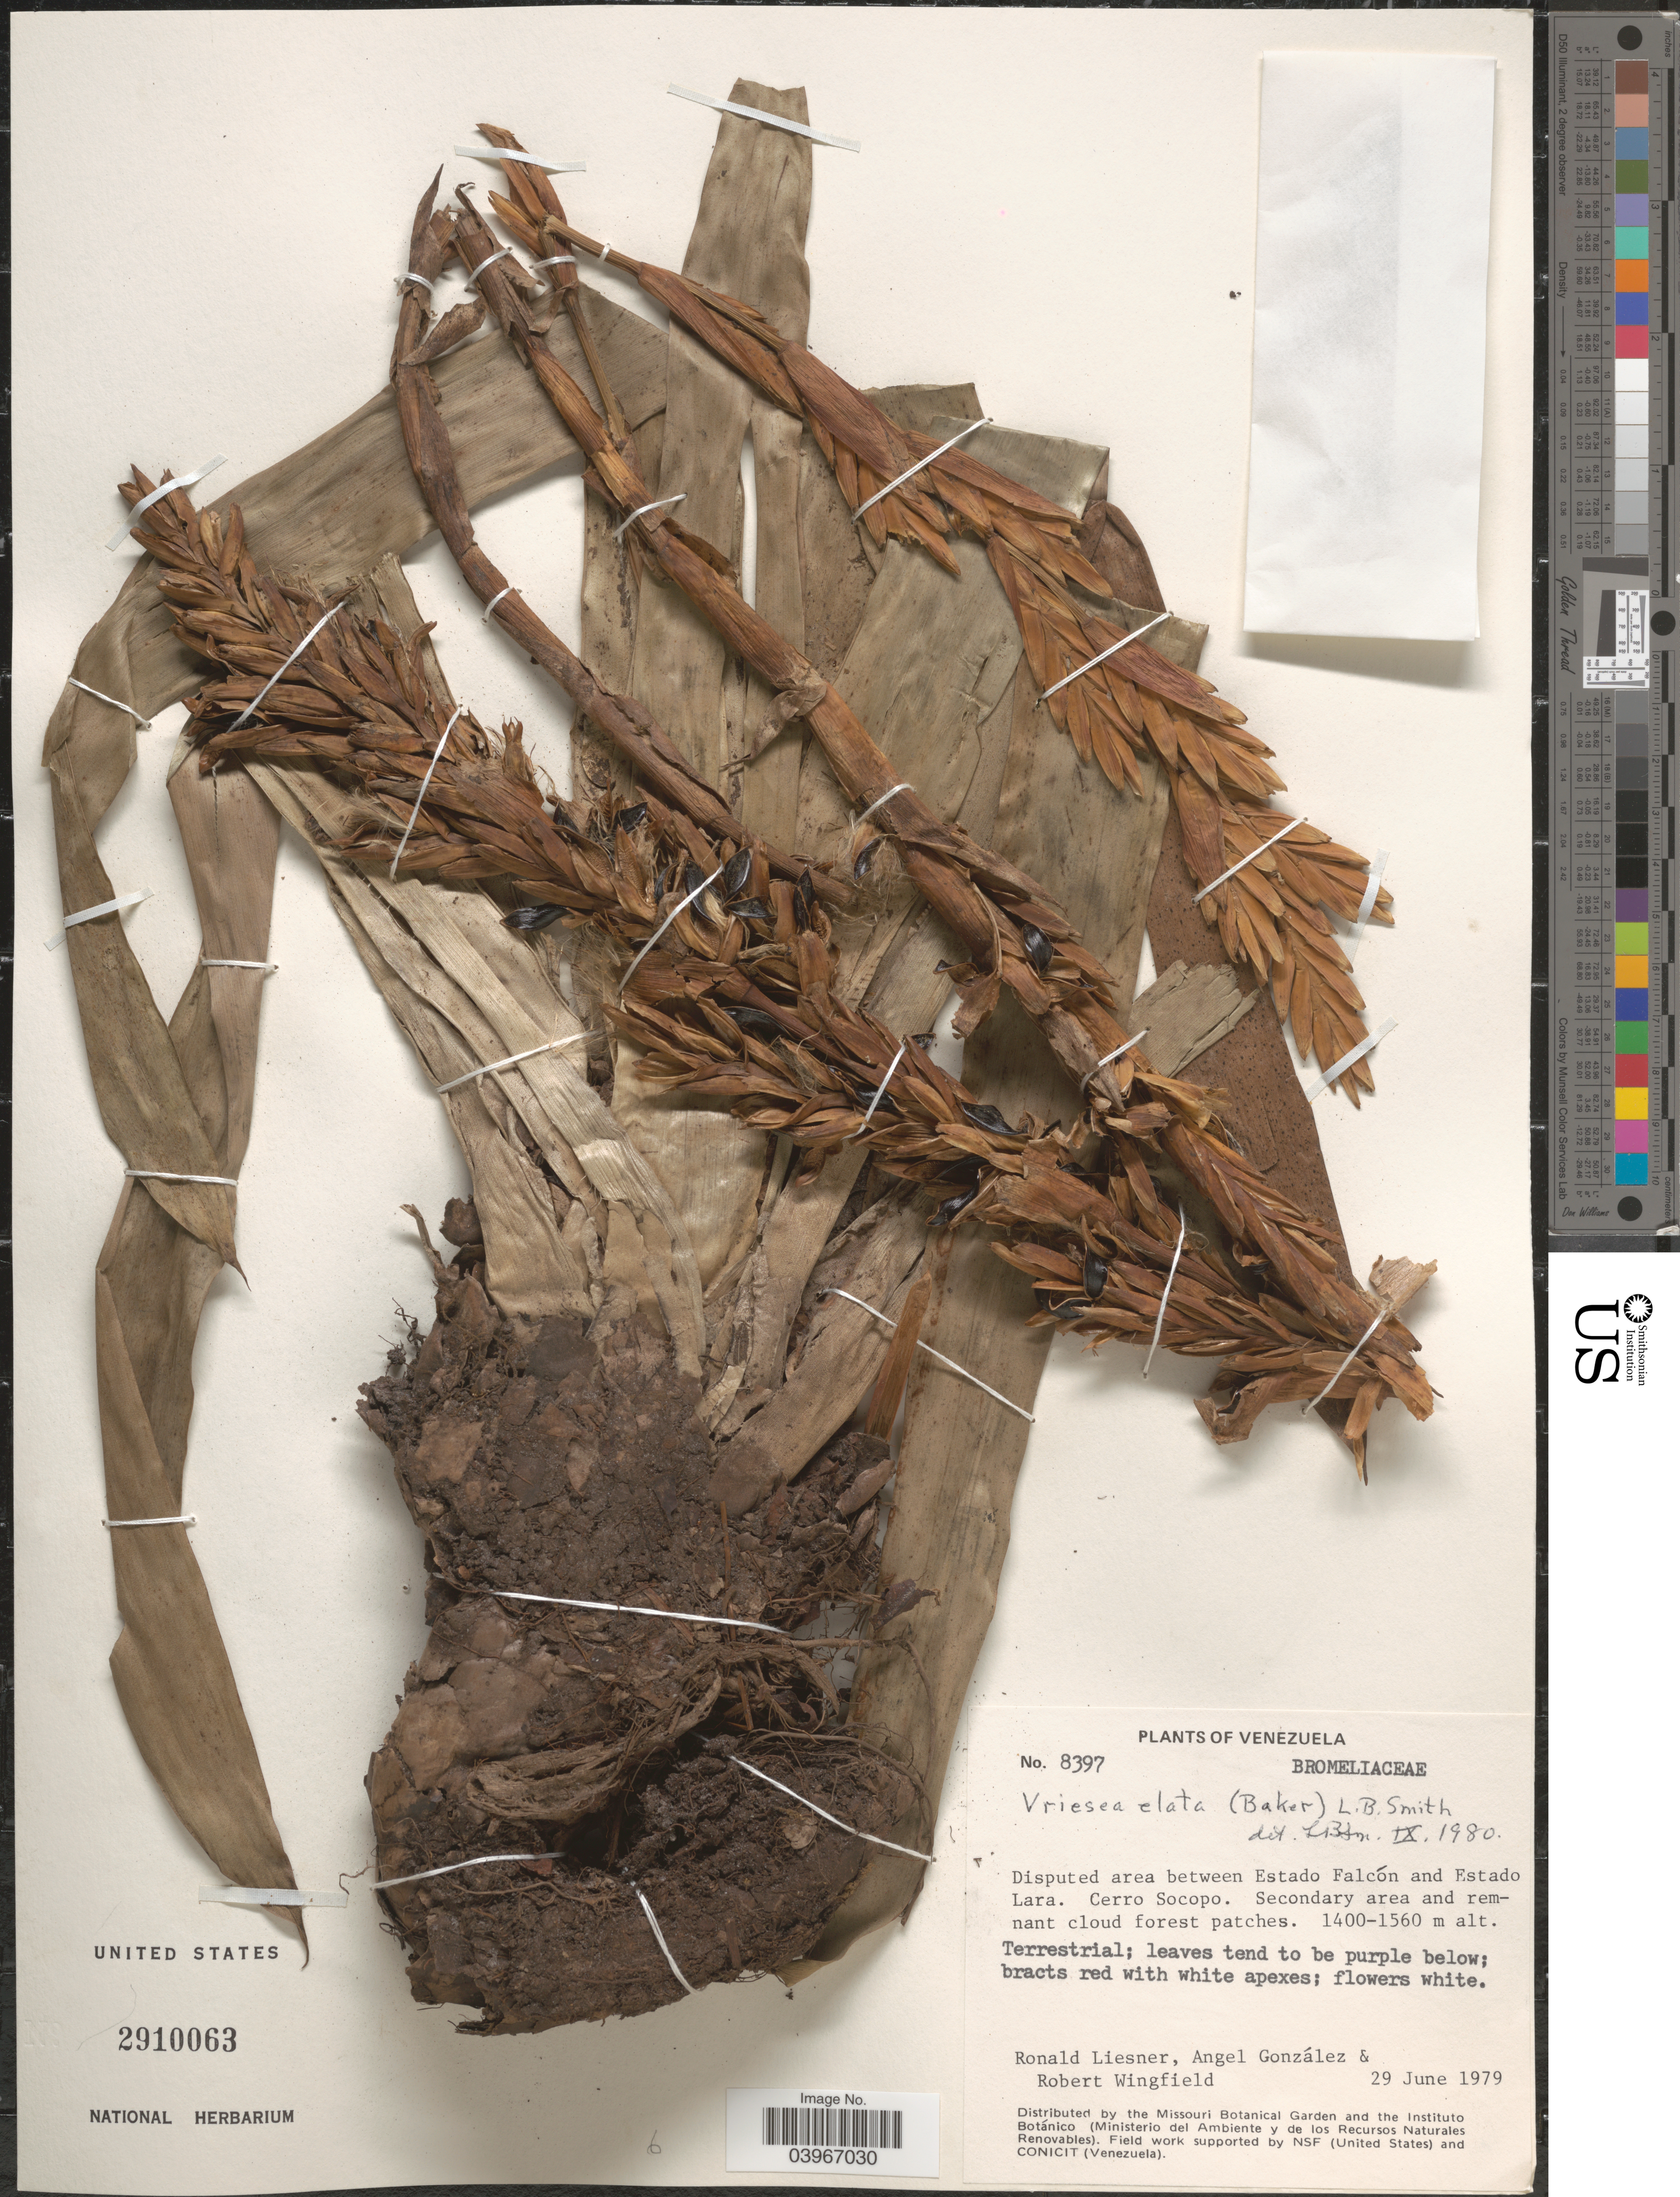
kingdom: Plantae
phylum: Tracheophyta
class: Liliopsida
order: Poales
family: Bromeliaceae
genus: Vriesea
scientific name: Vriesea elata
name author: (Baker) L.B. Sm.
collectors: R. L. Liesner, A. C. González & R. C. Wingfield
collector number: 8397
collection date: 1979-06-29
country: Venezuela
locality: Disputed area between Estado Falcón and Estado Lara. Cerro Socopo.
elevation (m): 1400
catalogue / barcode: US 2910063